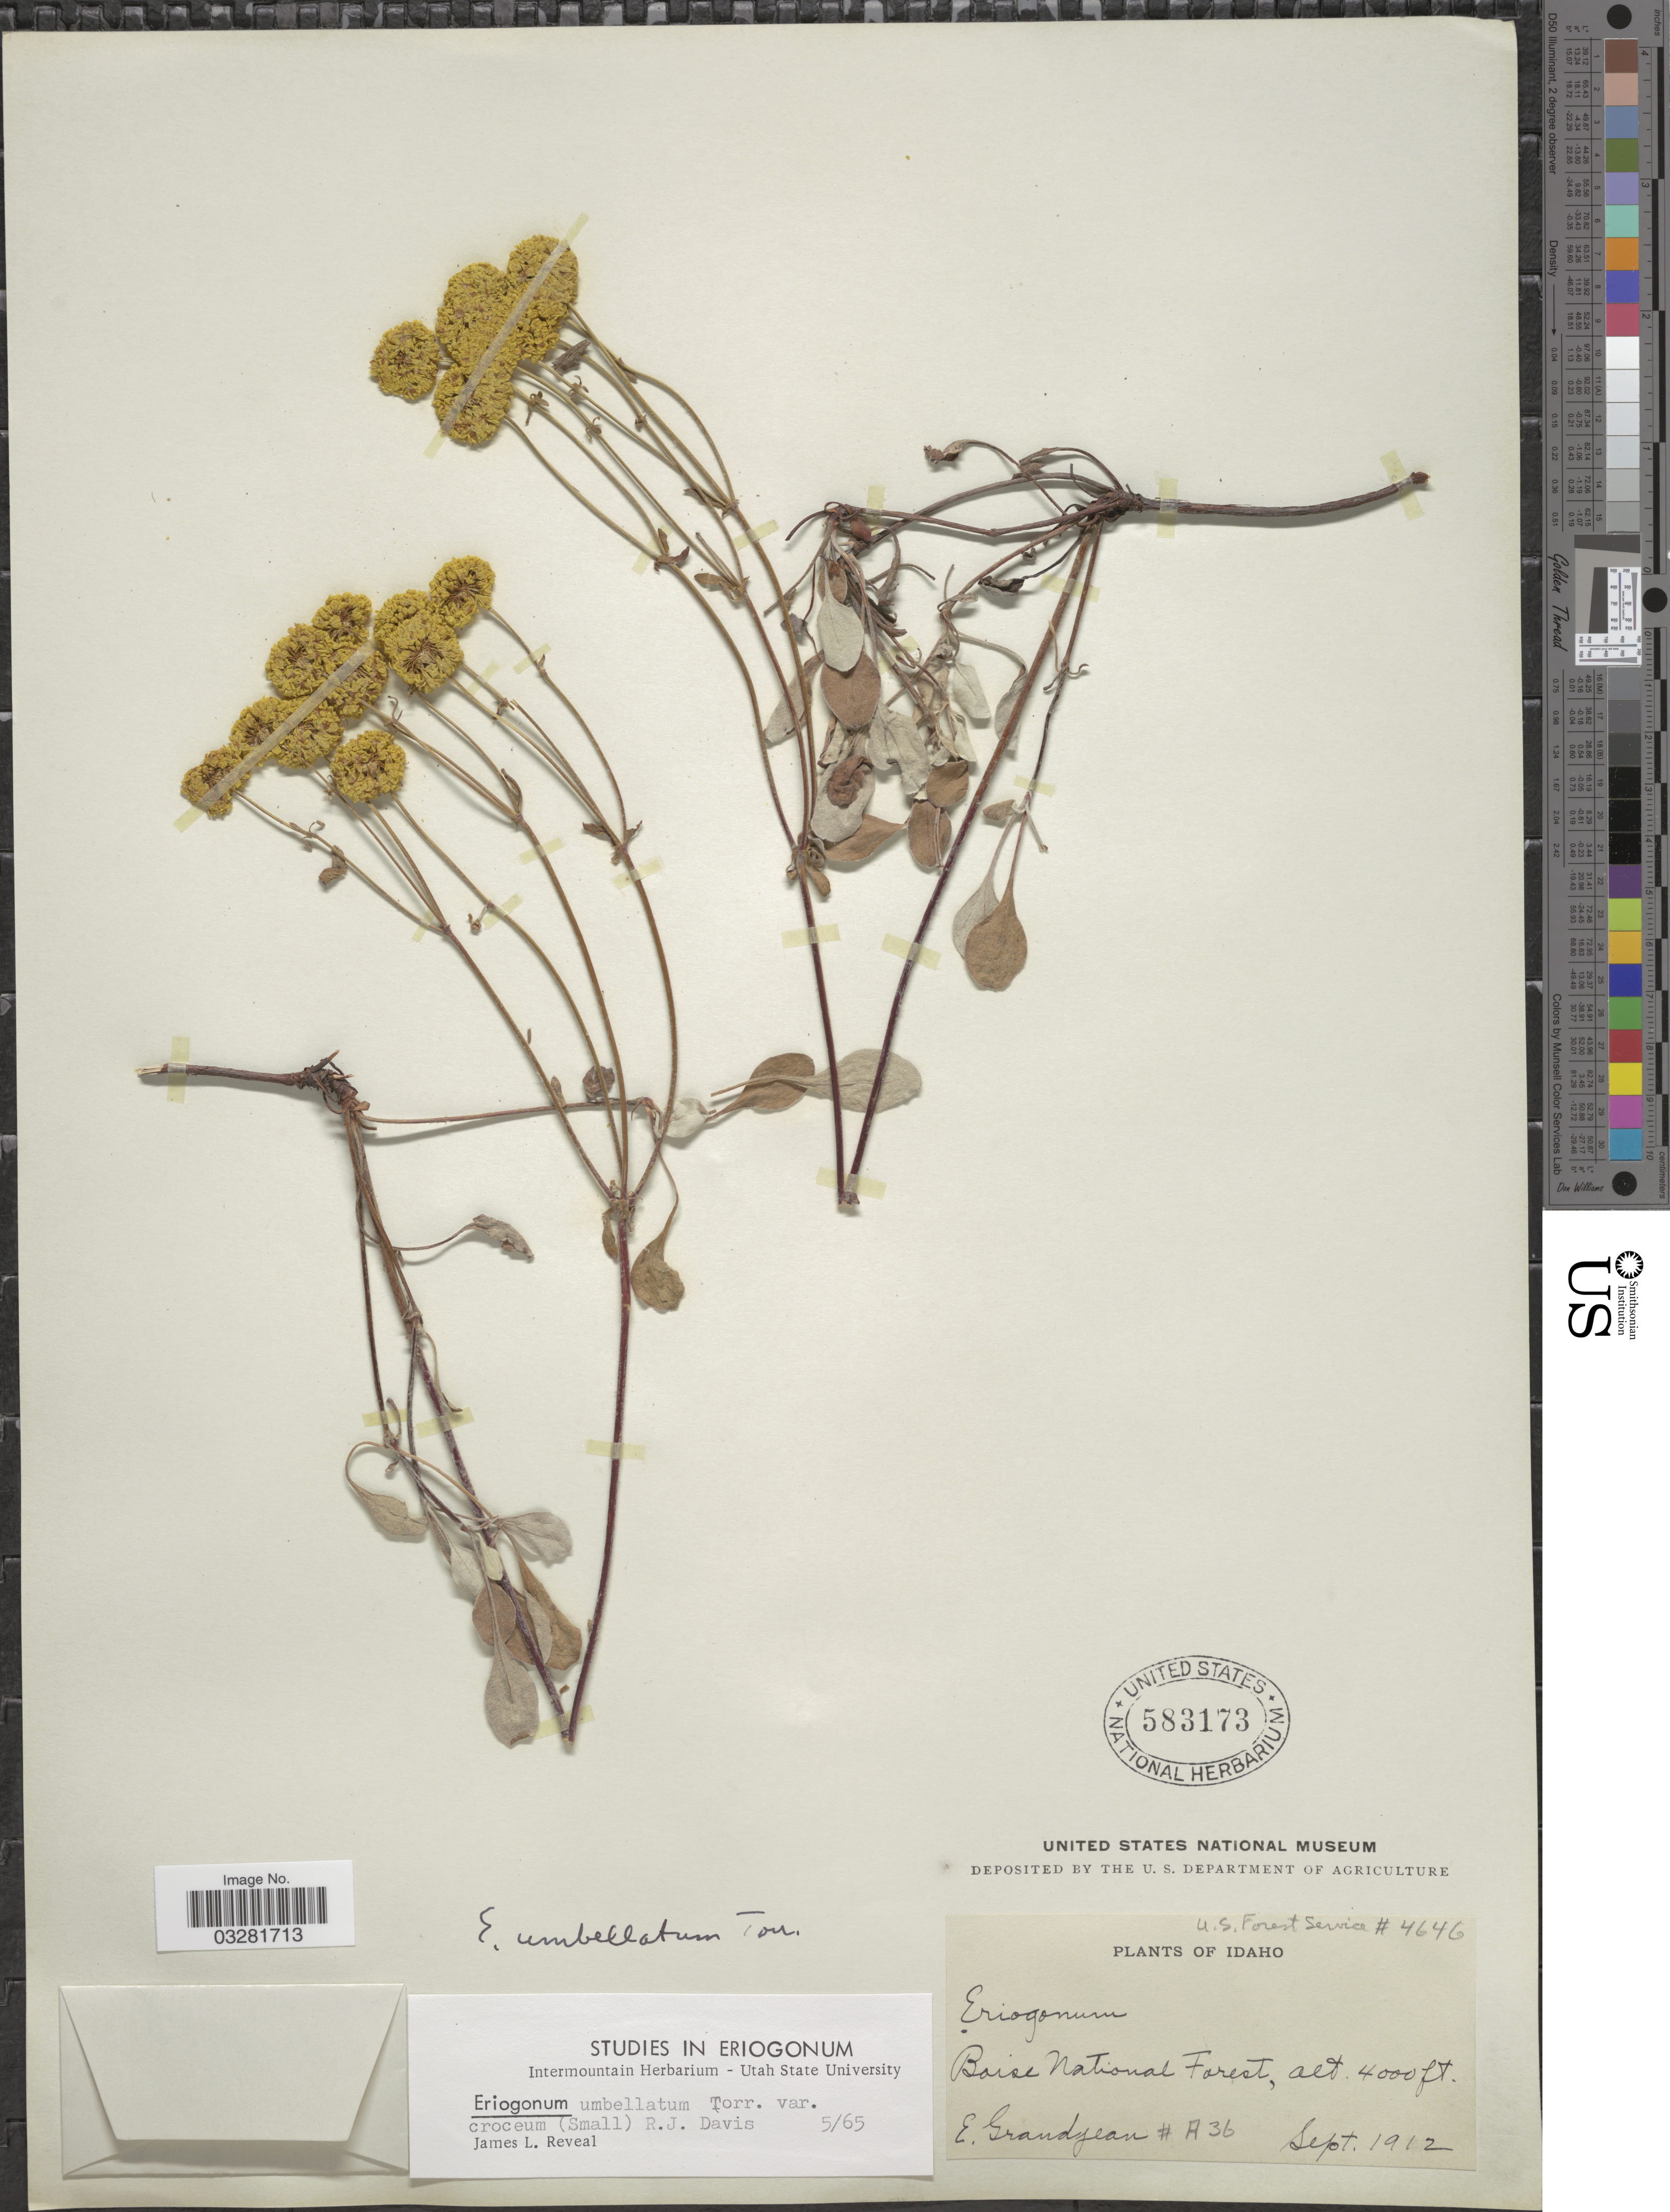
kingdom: Plantae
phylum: Tracheophyta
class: Magnoliopsida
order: Caryophyllales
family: Polygonaceae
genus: Eriogonum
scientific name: Eriogonum umbellatum var. stellatum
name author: (Benth.) M.E. Jones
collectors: E. Grandjean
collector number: A36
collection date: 1912-09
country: United States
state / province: Idaho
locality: Boise National Forest.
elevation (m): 1219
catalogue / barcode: US 583173